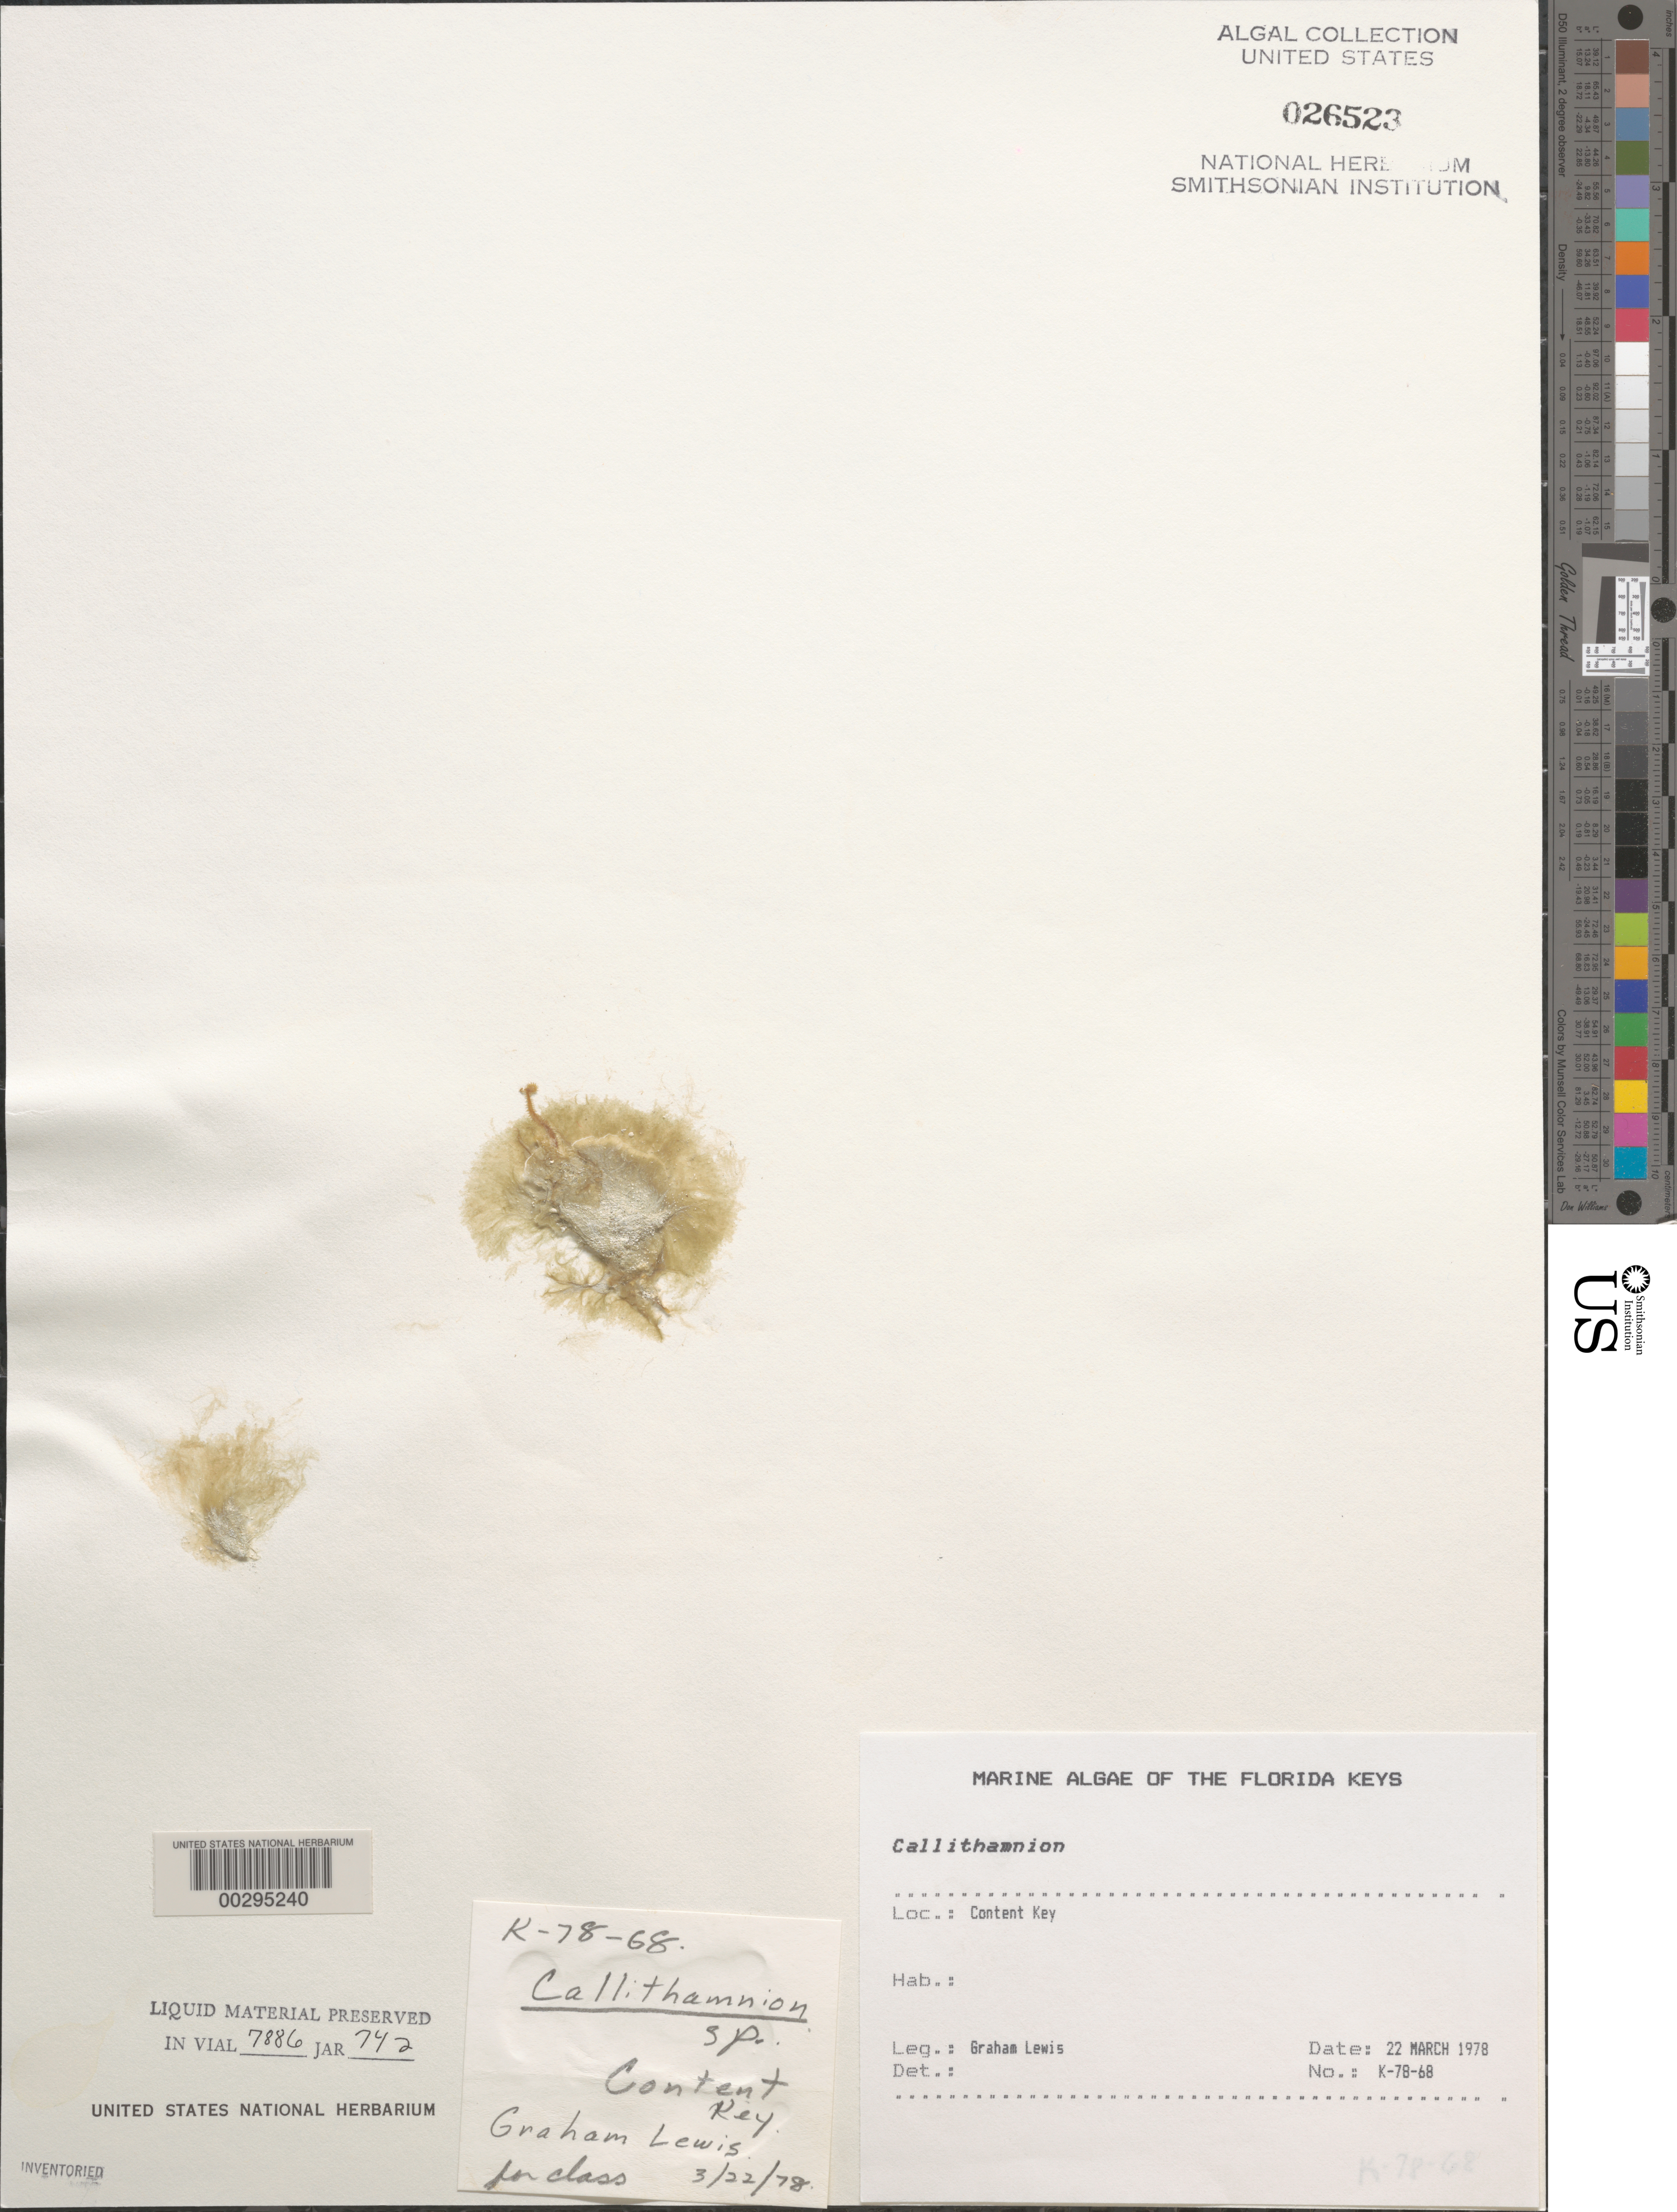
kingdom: Plantae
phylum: Rhodophyta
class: Florideophyceae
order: Ceramiales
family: Callithamniaceae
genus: Callithamnion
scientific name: Callithamnion sp.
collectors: G. Lewis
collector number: B-78-68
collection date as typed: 22 Mar 1978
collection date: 1978-03-22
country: United States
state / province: Florida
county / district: Monroe County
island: Content Keys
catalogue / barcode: US 26523